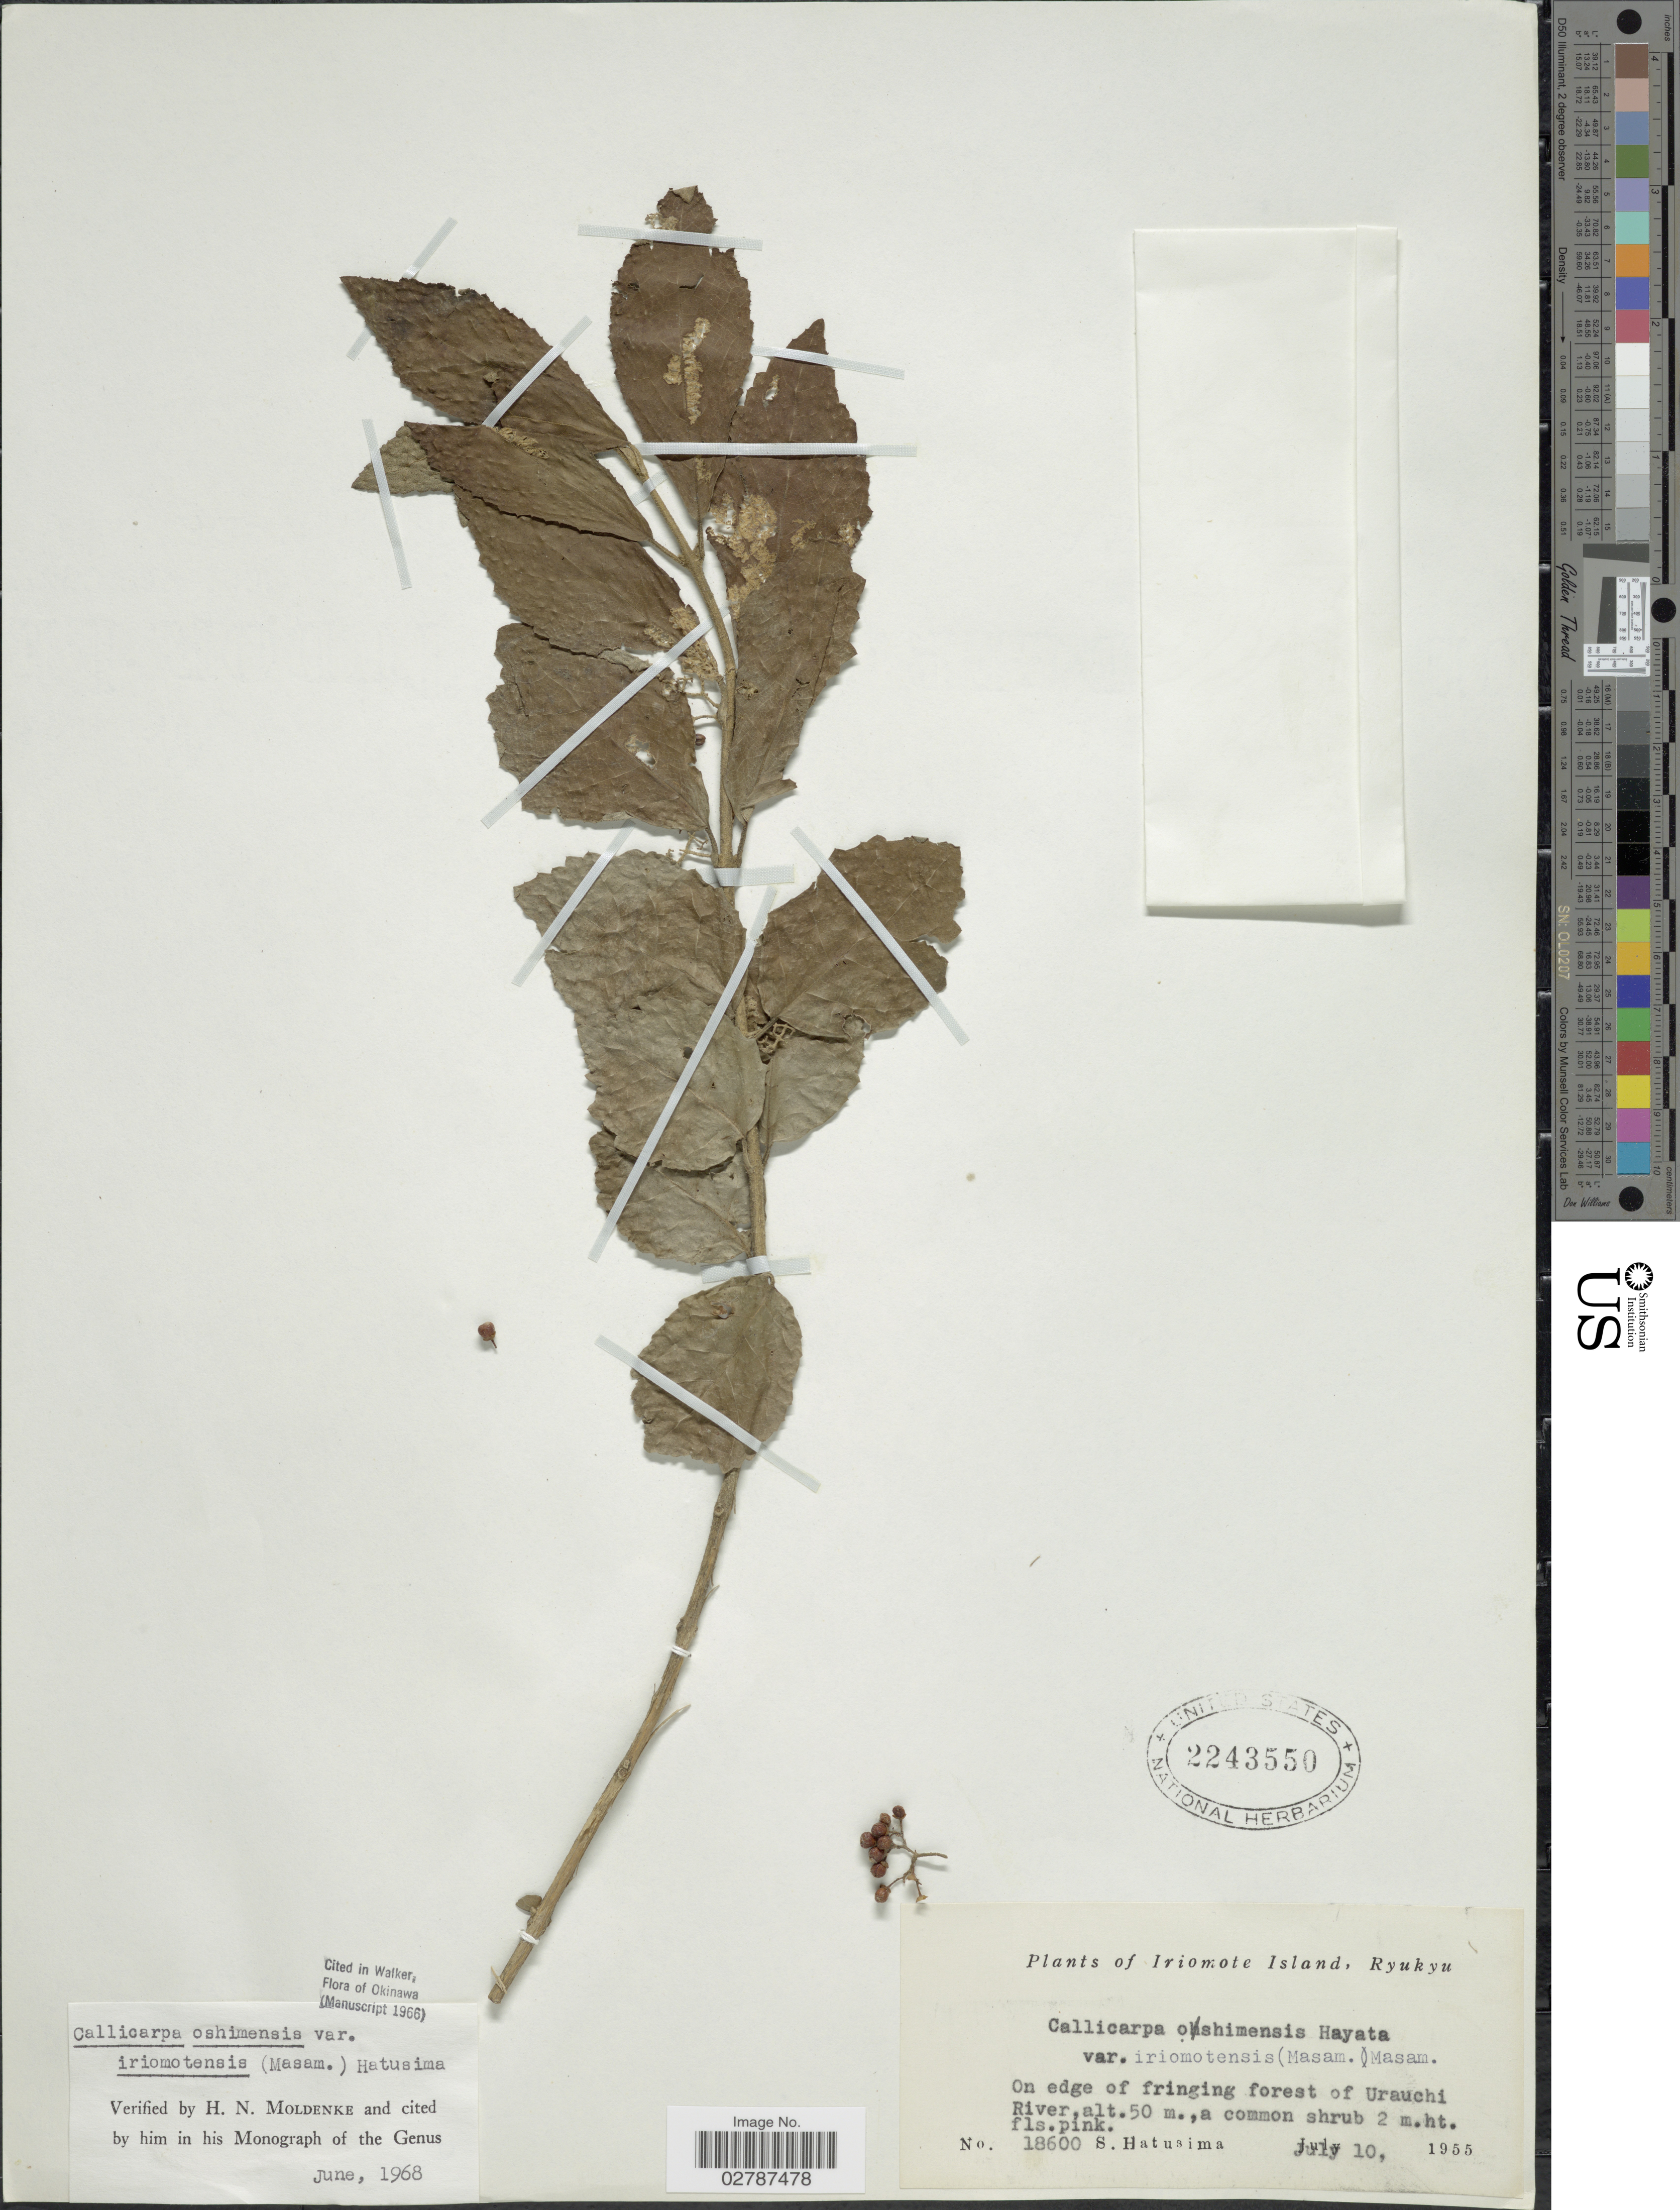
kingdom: Plantae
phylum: Tracheophyta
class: Magnoliopsida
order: Lamiales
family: Lamiaceae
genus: Callicarpa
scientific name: Callicarpa oshimensis var. iriomotensis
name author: (Nakai) Hatus.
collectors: S. Hatushima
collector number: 18600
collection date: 1955-07-10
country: Japan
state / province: Okinawa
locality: Iriomote Island, Ryukyu. On edge of fringing forest of Urauchi River.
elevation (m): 50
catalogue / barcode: US 2243550